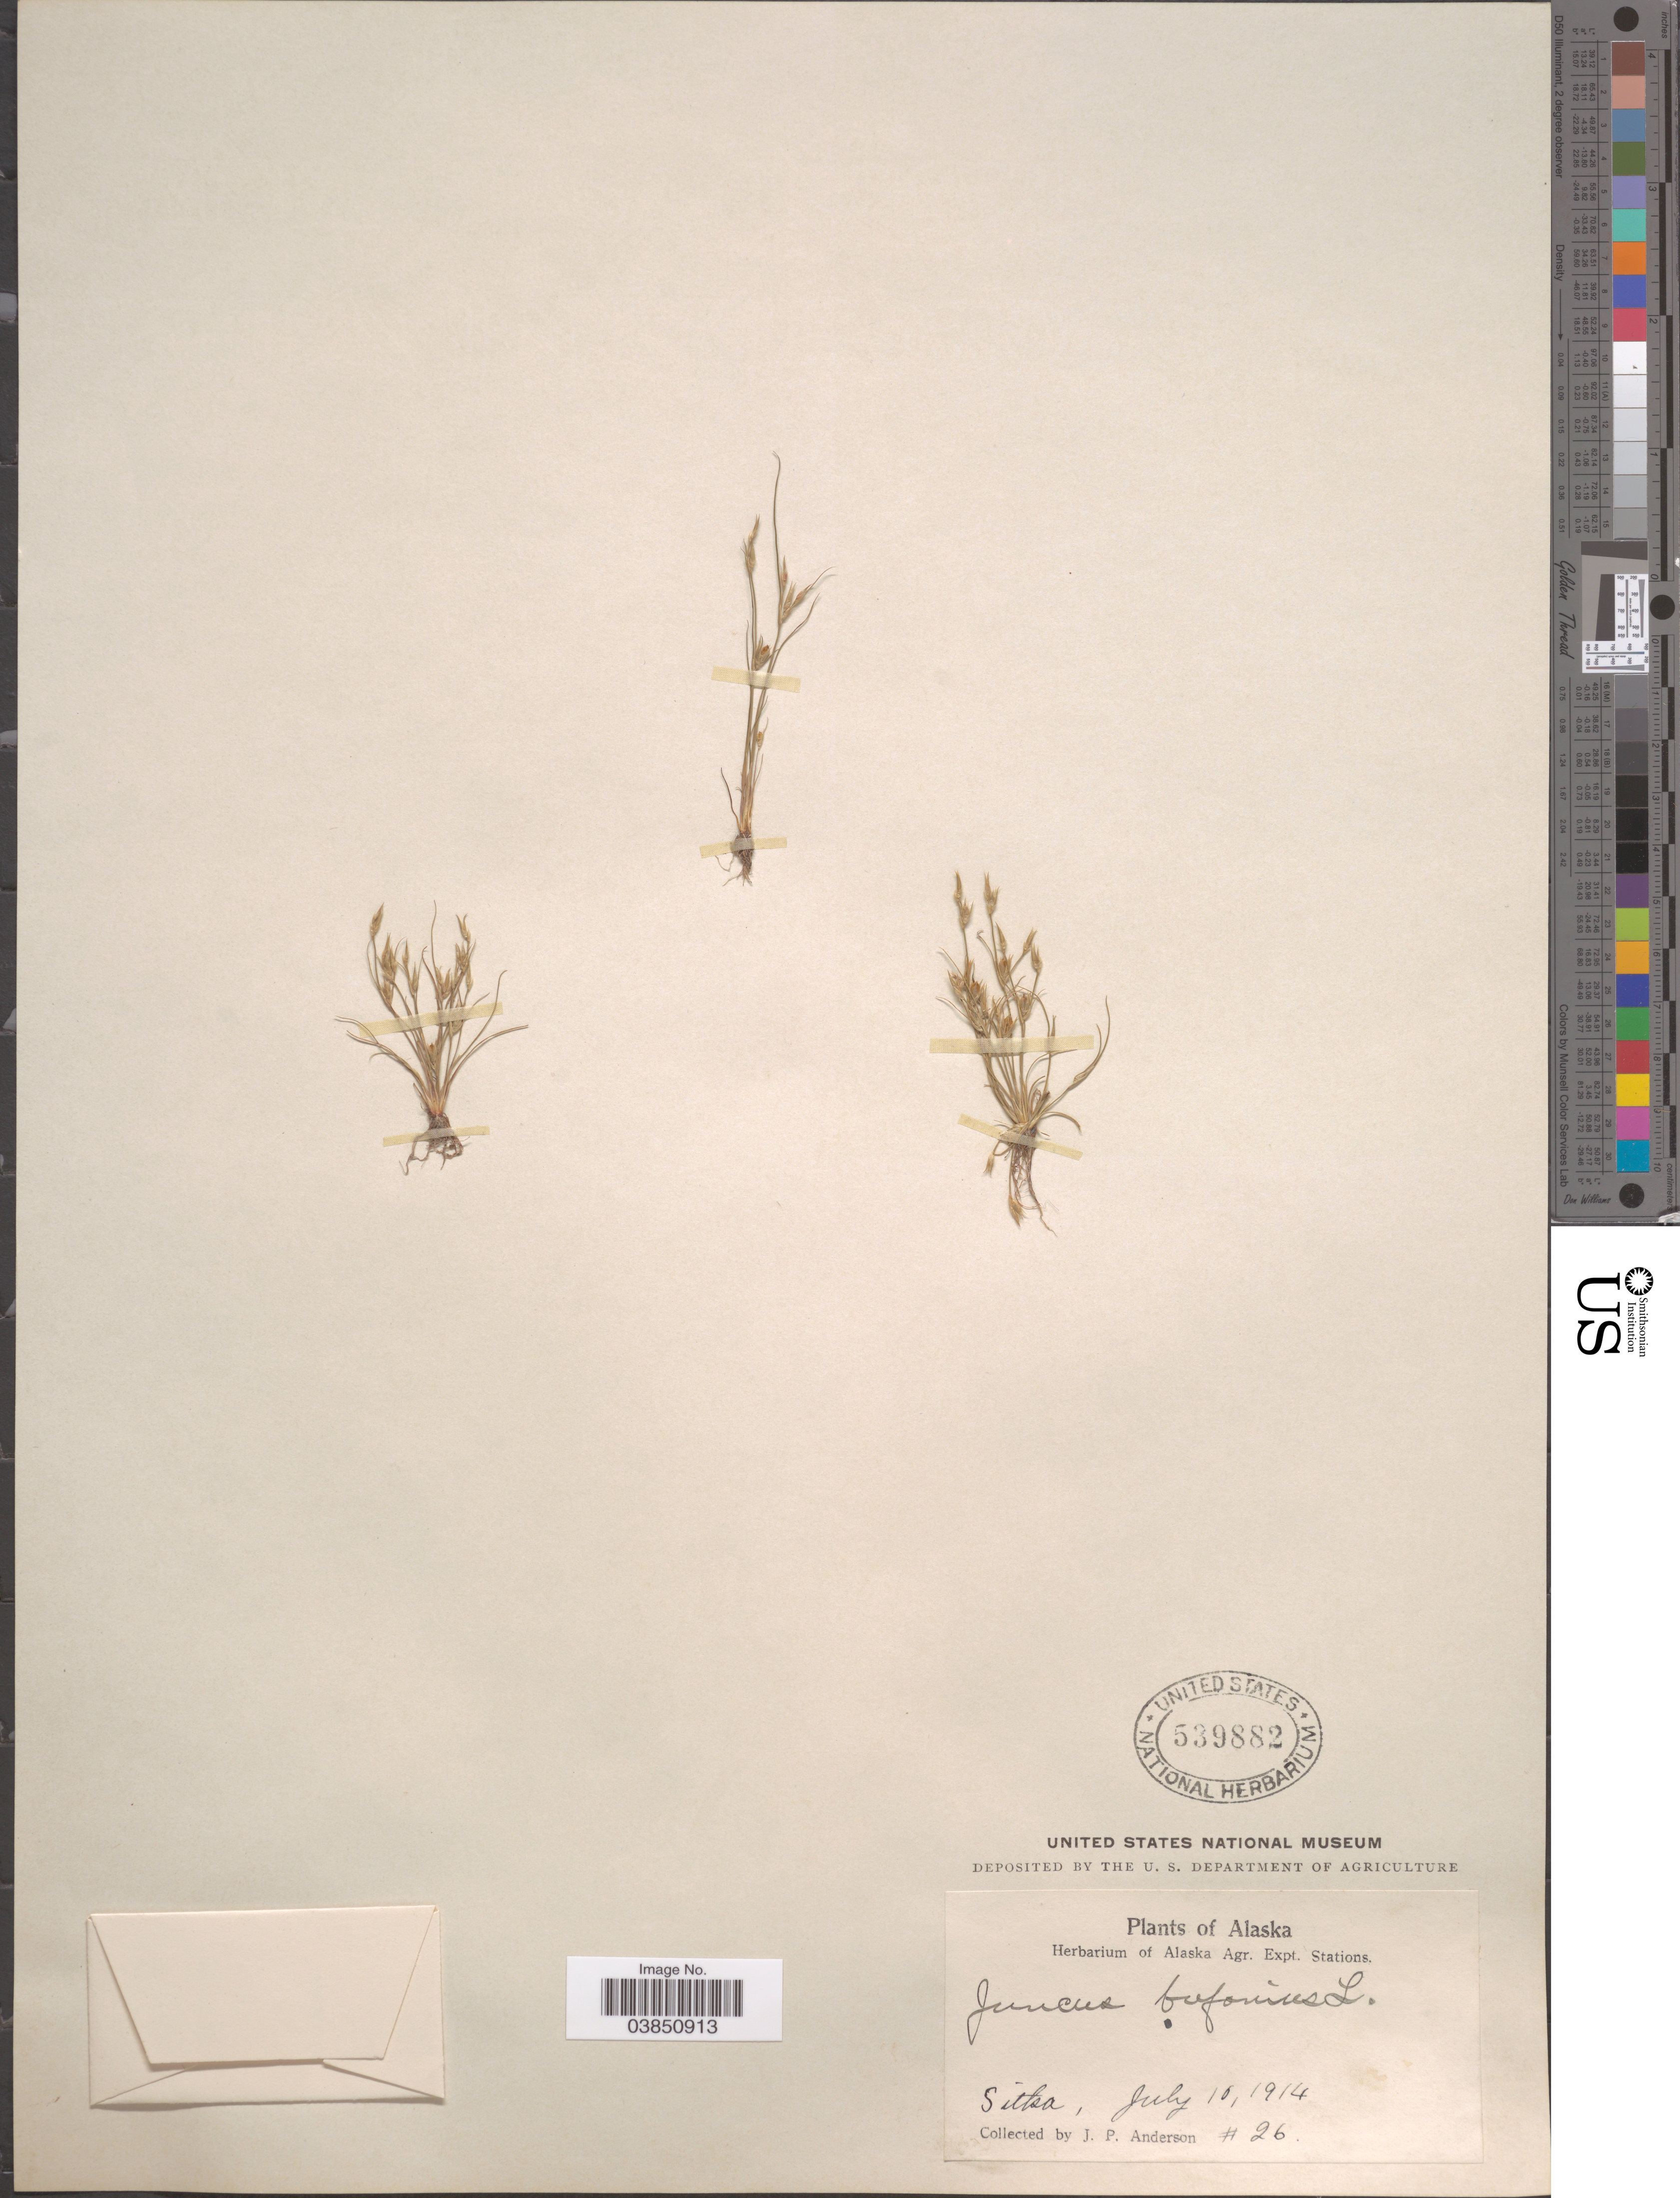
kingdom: Plantae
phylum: Tracheophyta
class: Liliopsida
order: Poales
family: Juncaceae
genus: Juncus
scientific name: Juncus bufonius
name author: L.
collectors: J. P. Anderson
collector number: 26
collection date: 1914-07-10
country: United States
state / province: Alaska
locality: Sitka.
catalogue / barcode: US 539882